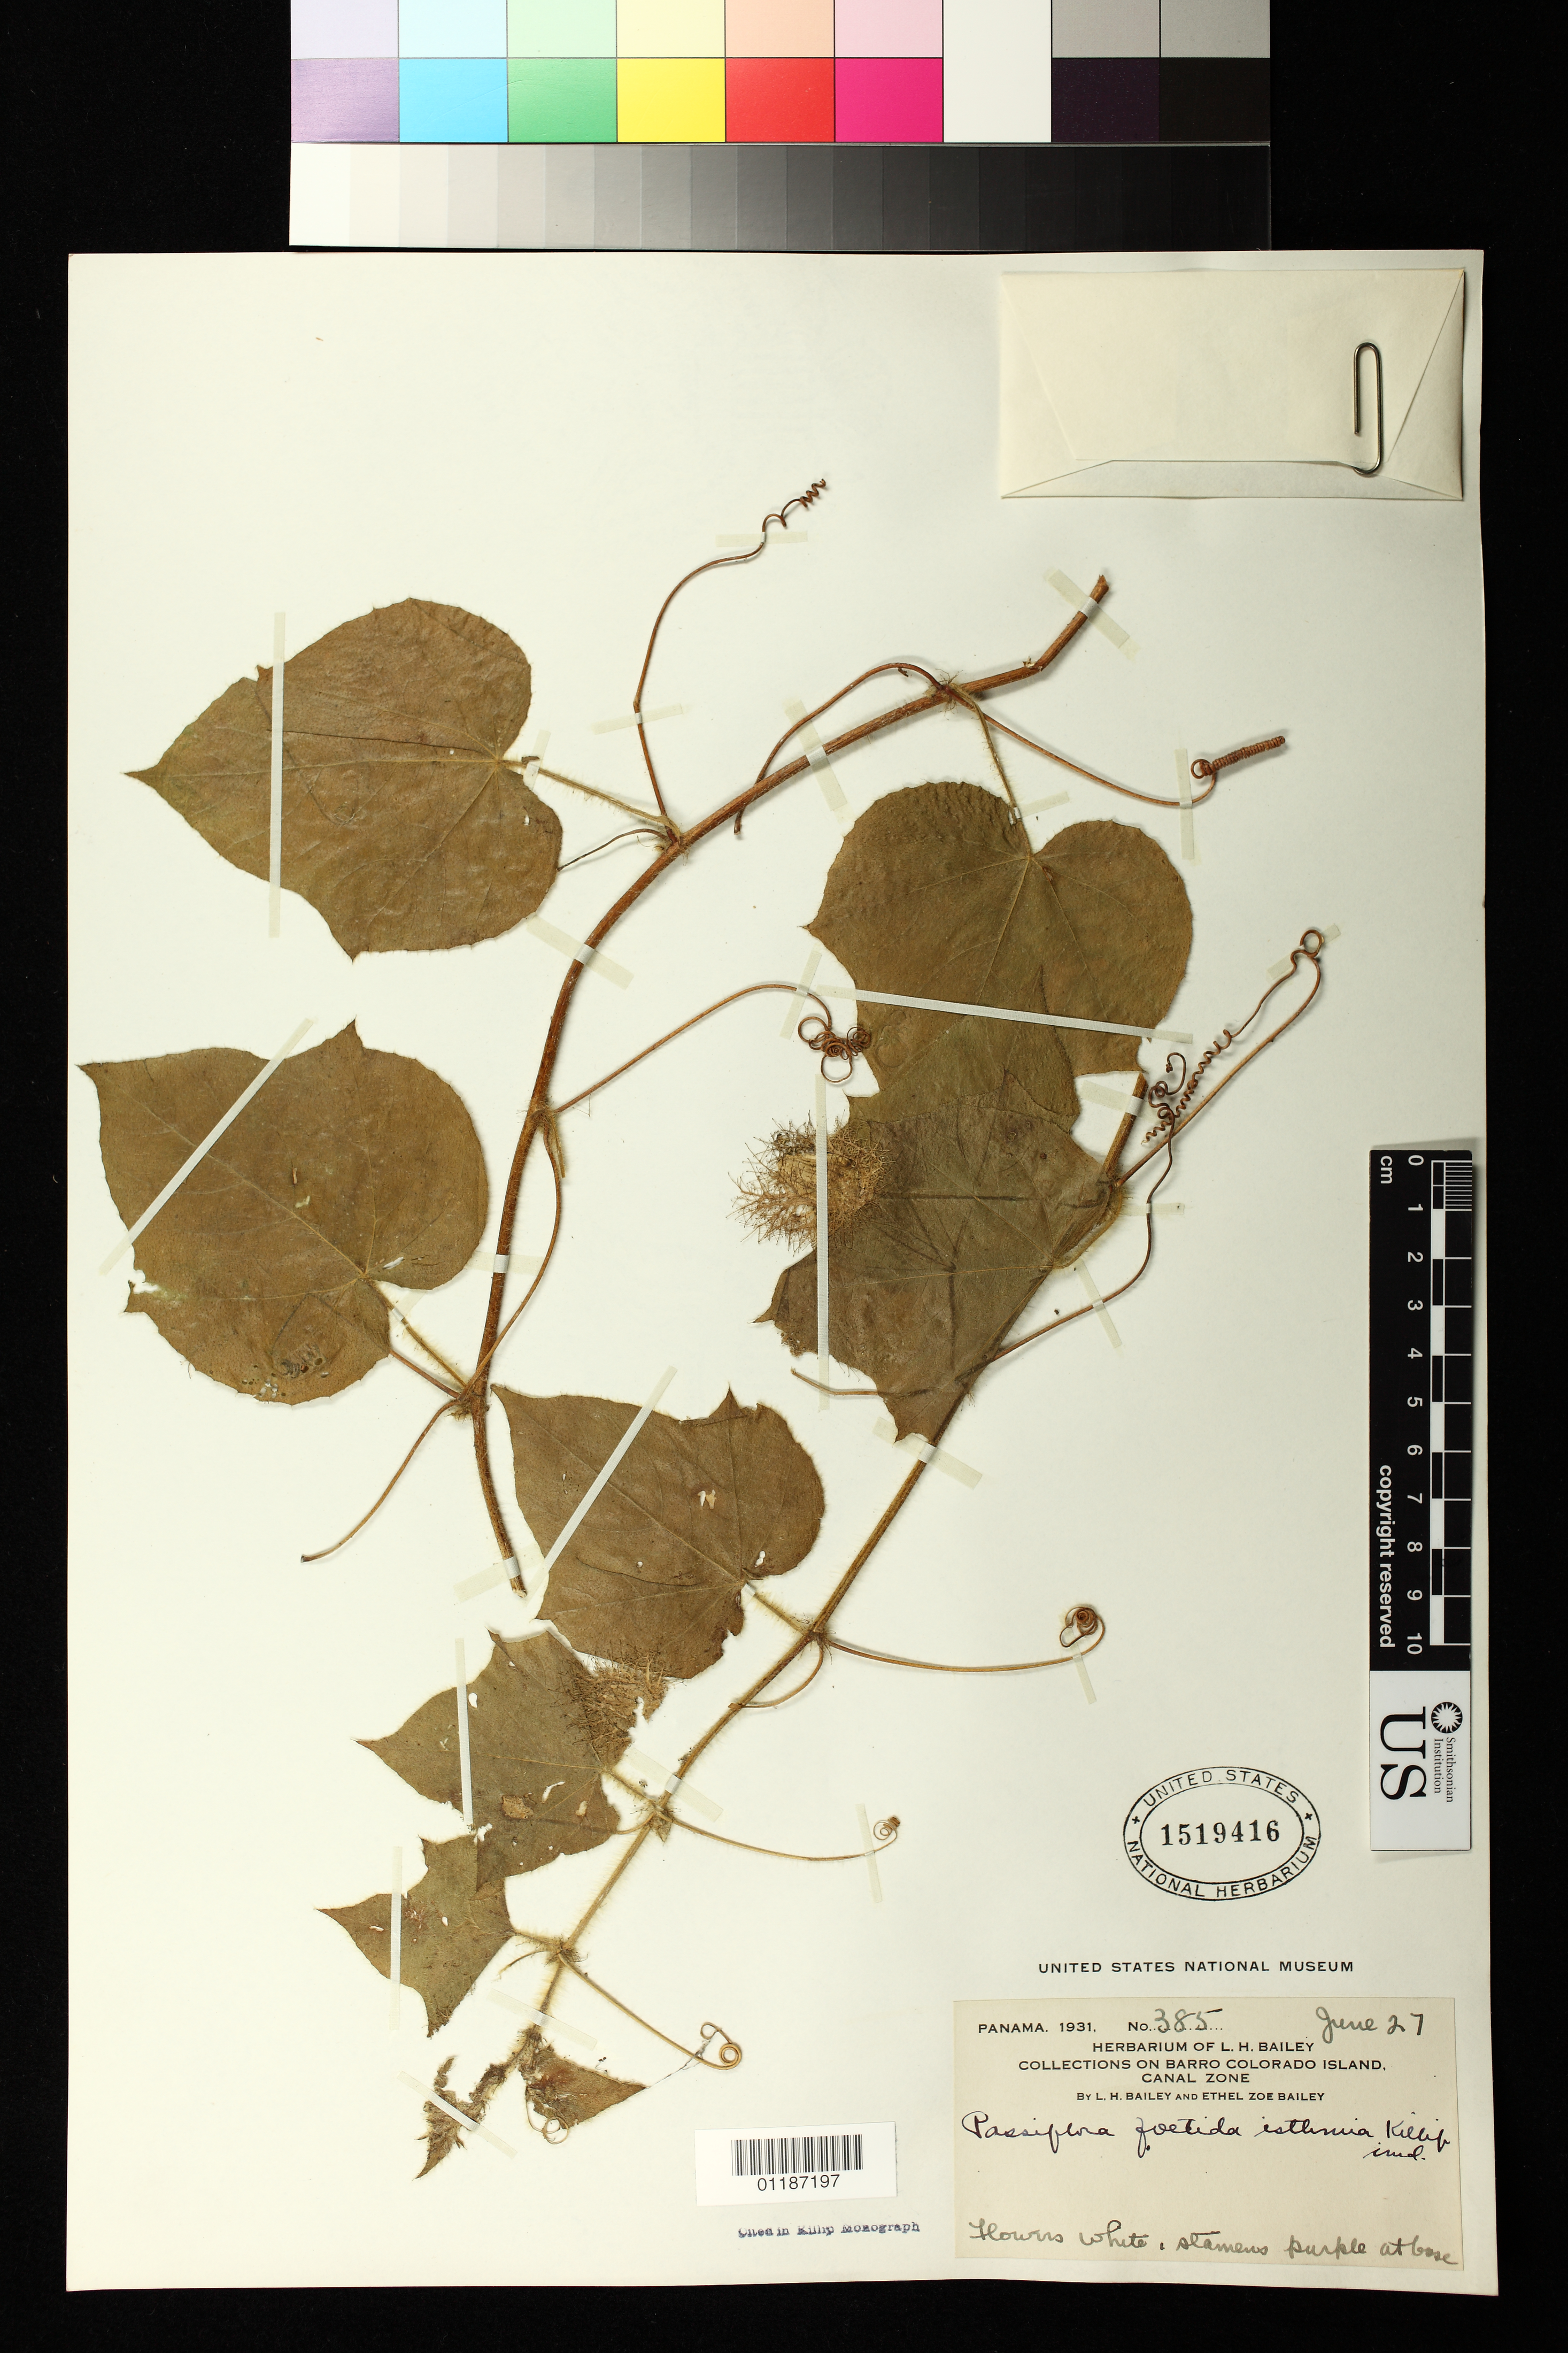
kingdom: Plantae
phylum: Tracheophyta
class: Magnoliopsida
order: Malpighiales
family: Passifloraceae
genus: Passiflora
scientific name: Passiflora foetida var. isthmia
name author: Killip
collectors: L. H. Bailey & E. Z. Bailey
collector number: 385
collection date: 1931-06-27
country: Panama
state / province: Panamá Oeste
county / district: Canal Zone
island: Barro Colorado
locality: Barro Colorado Island, Canal Zone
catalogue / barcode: US 1519416